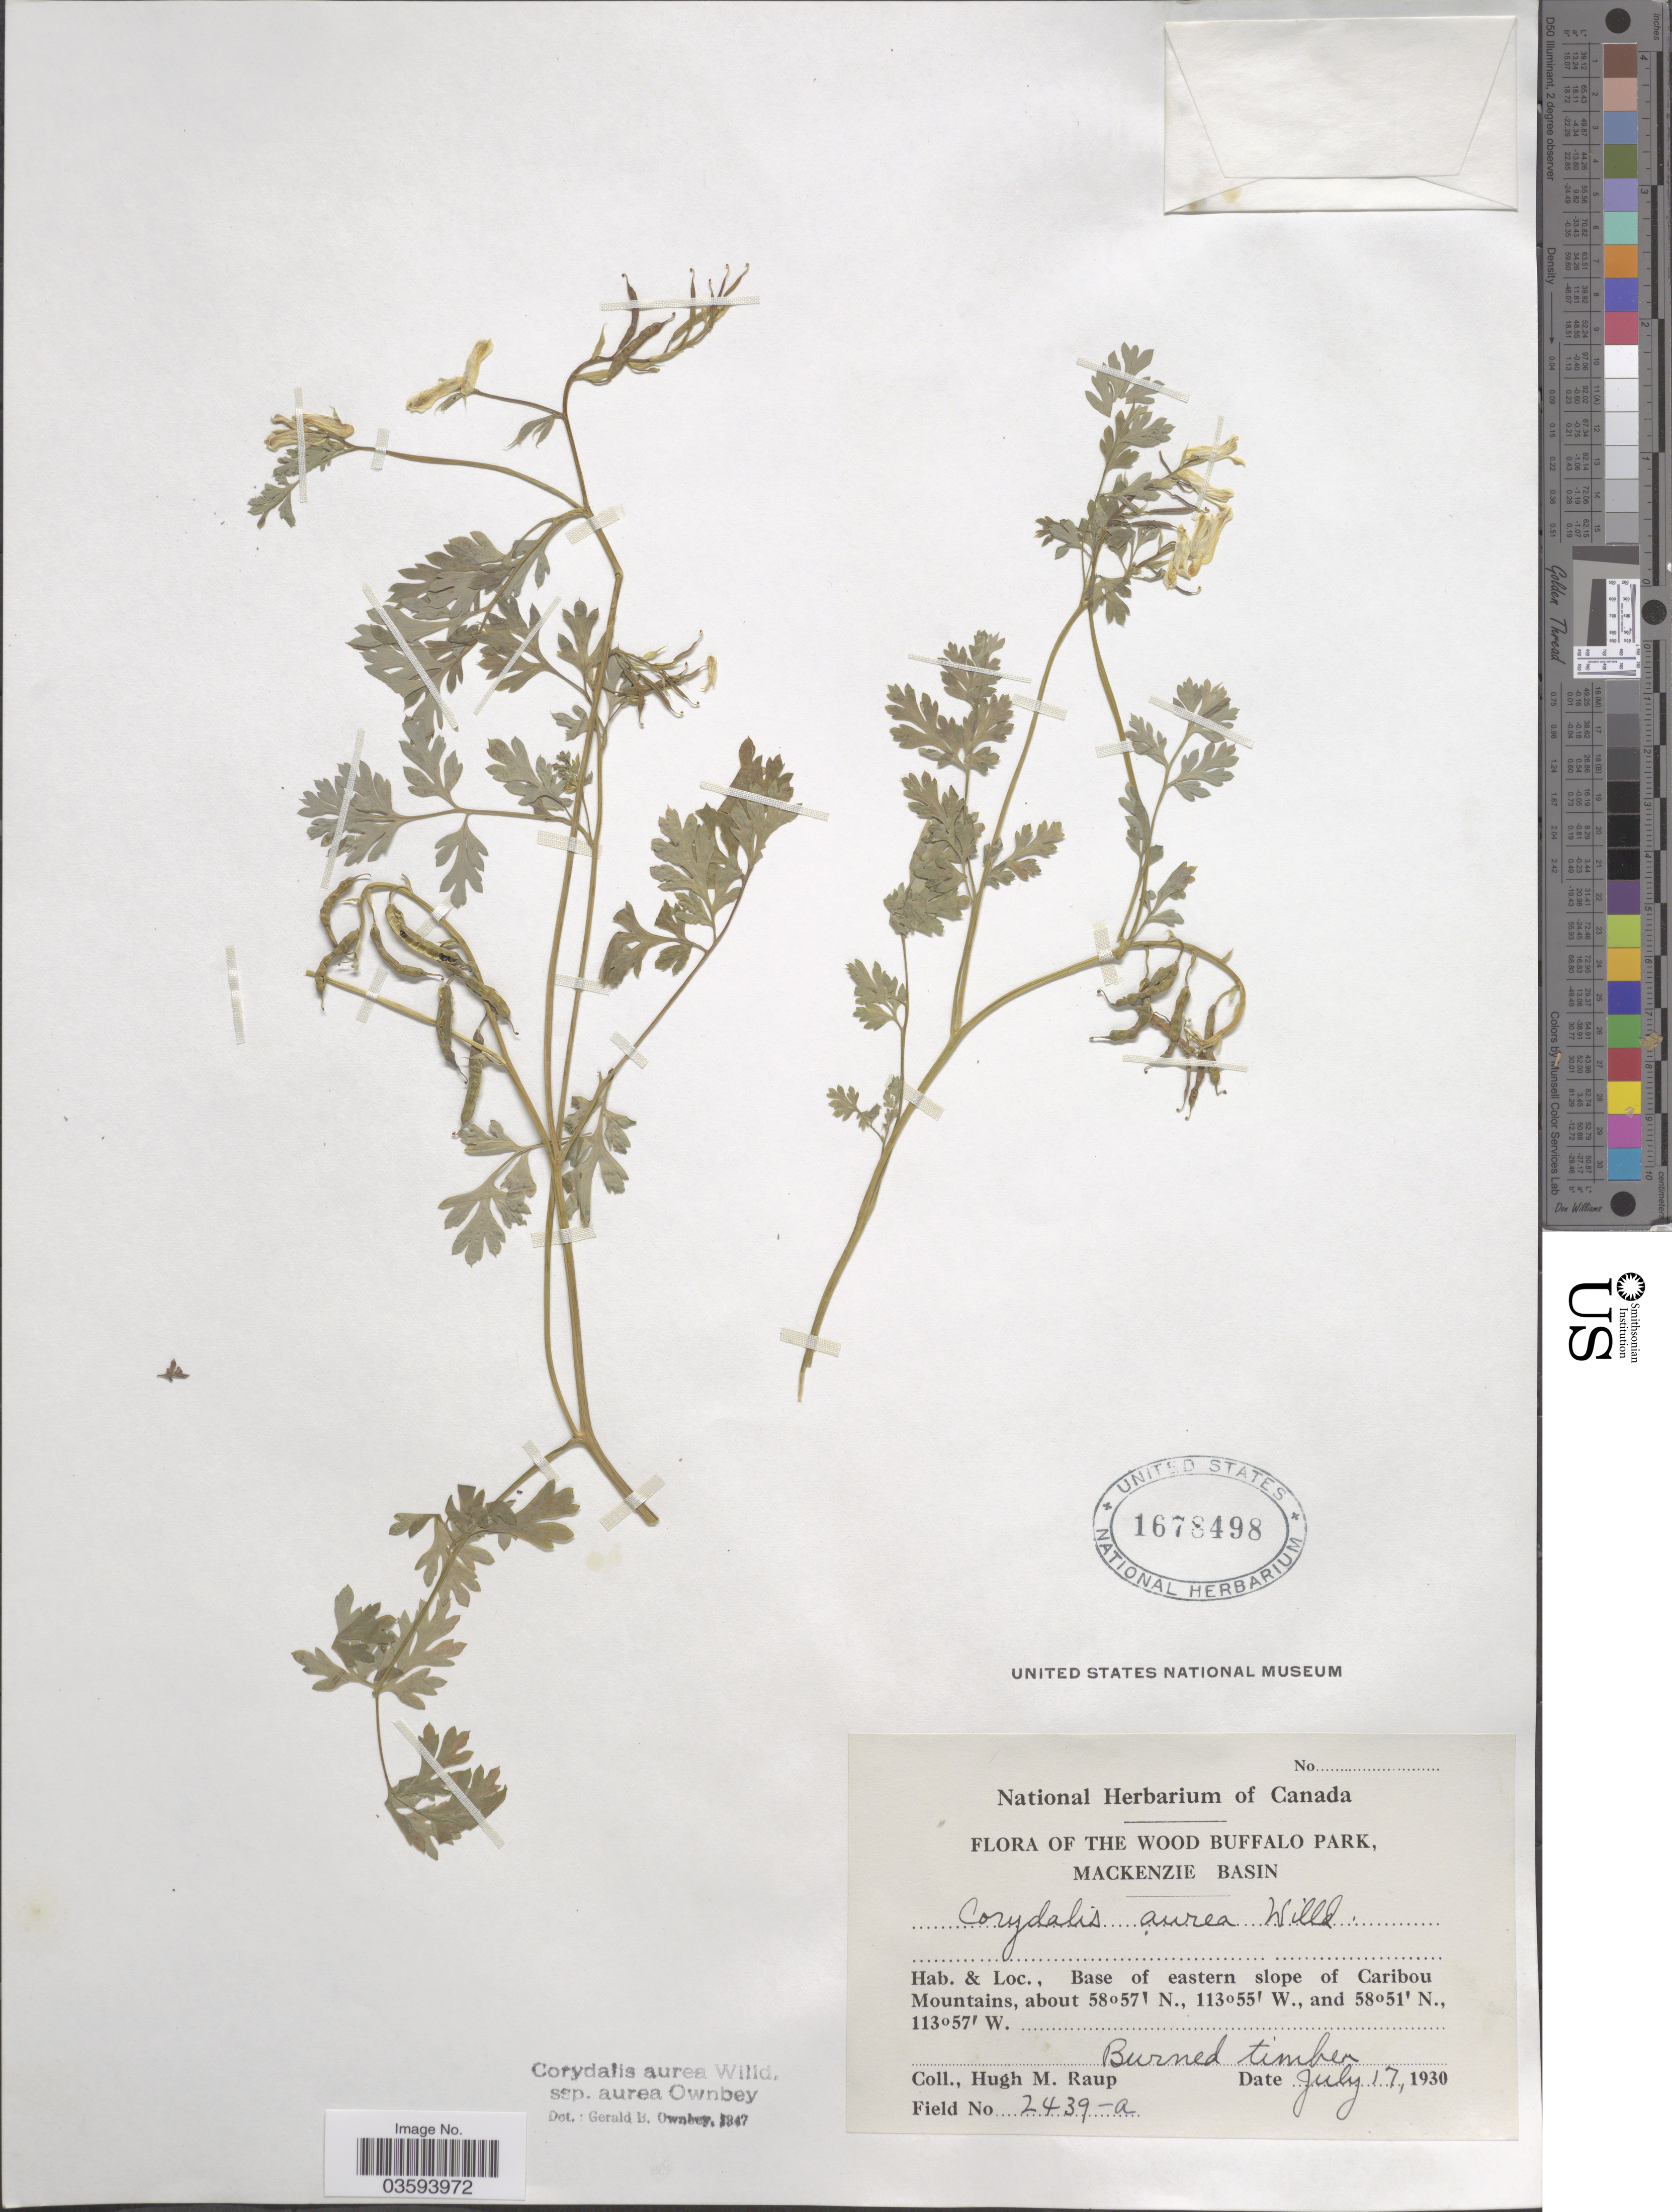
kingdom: Plantae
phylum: Tracheophyta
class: Magnoliopsida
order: Ranunculales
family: Papaveraceae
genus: Corydalis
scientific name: Corydalis aurea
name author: Willd.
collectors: H. Raup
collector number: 2439-a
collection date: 1930-07-17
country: Canada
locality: The Wood Buffalo Park, Mackenzie Basin. Base of eastern slope of Caribou Mountains. Burned timber.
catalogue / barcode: US 1678498